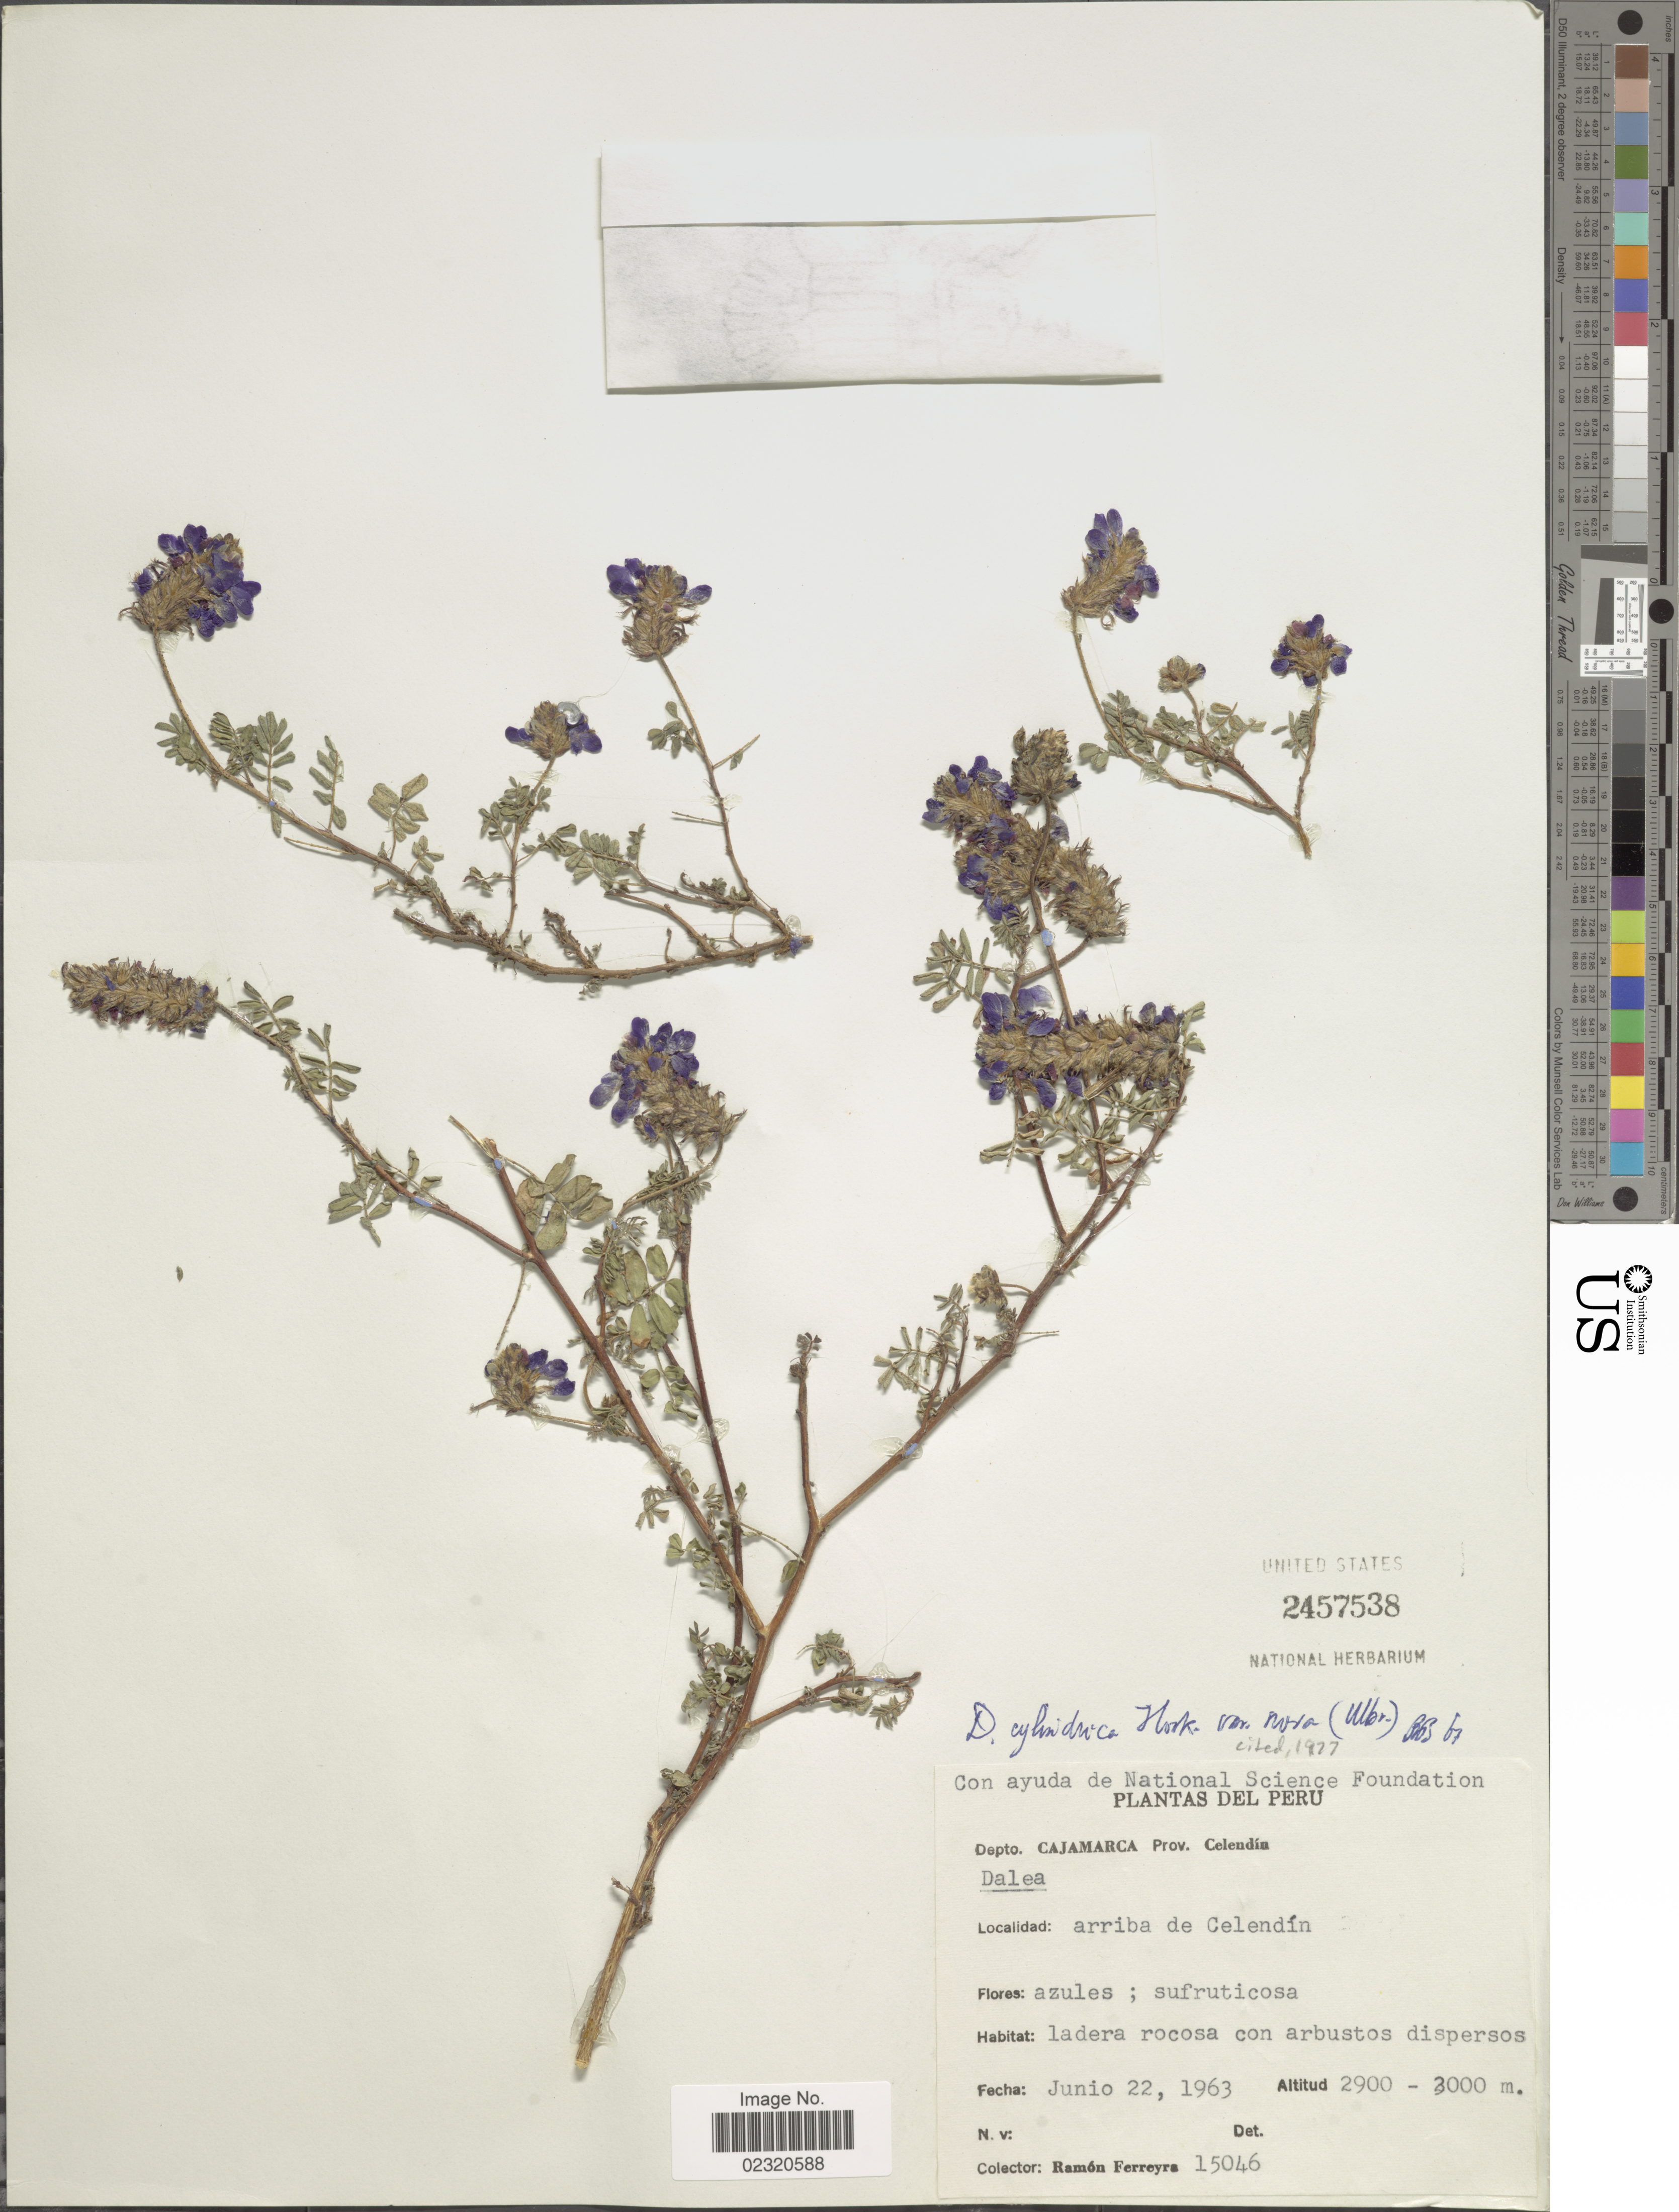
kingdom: Plantae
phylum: Tracheophyta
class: Magnoliopsida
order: Fabales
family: Fabaceae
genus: Dalea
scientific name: Dalea cylindrica var. nova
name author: (Ulbr.) Barneby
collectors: R. A. Ferreyra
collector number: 15046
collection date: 1963-06-22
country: Peru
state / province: Cajamarca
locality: Prov. Celendin, arriba de Celendin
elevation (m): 2900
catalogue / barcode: US 2457538